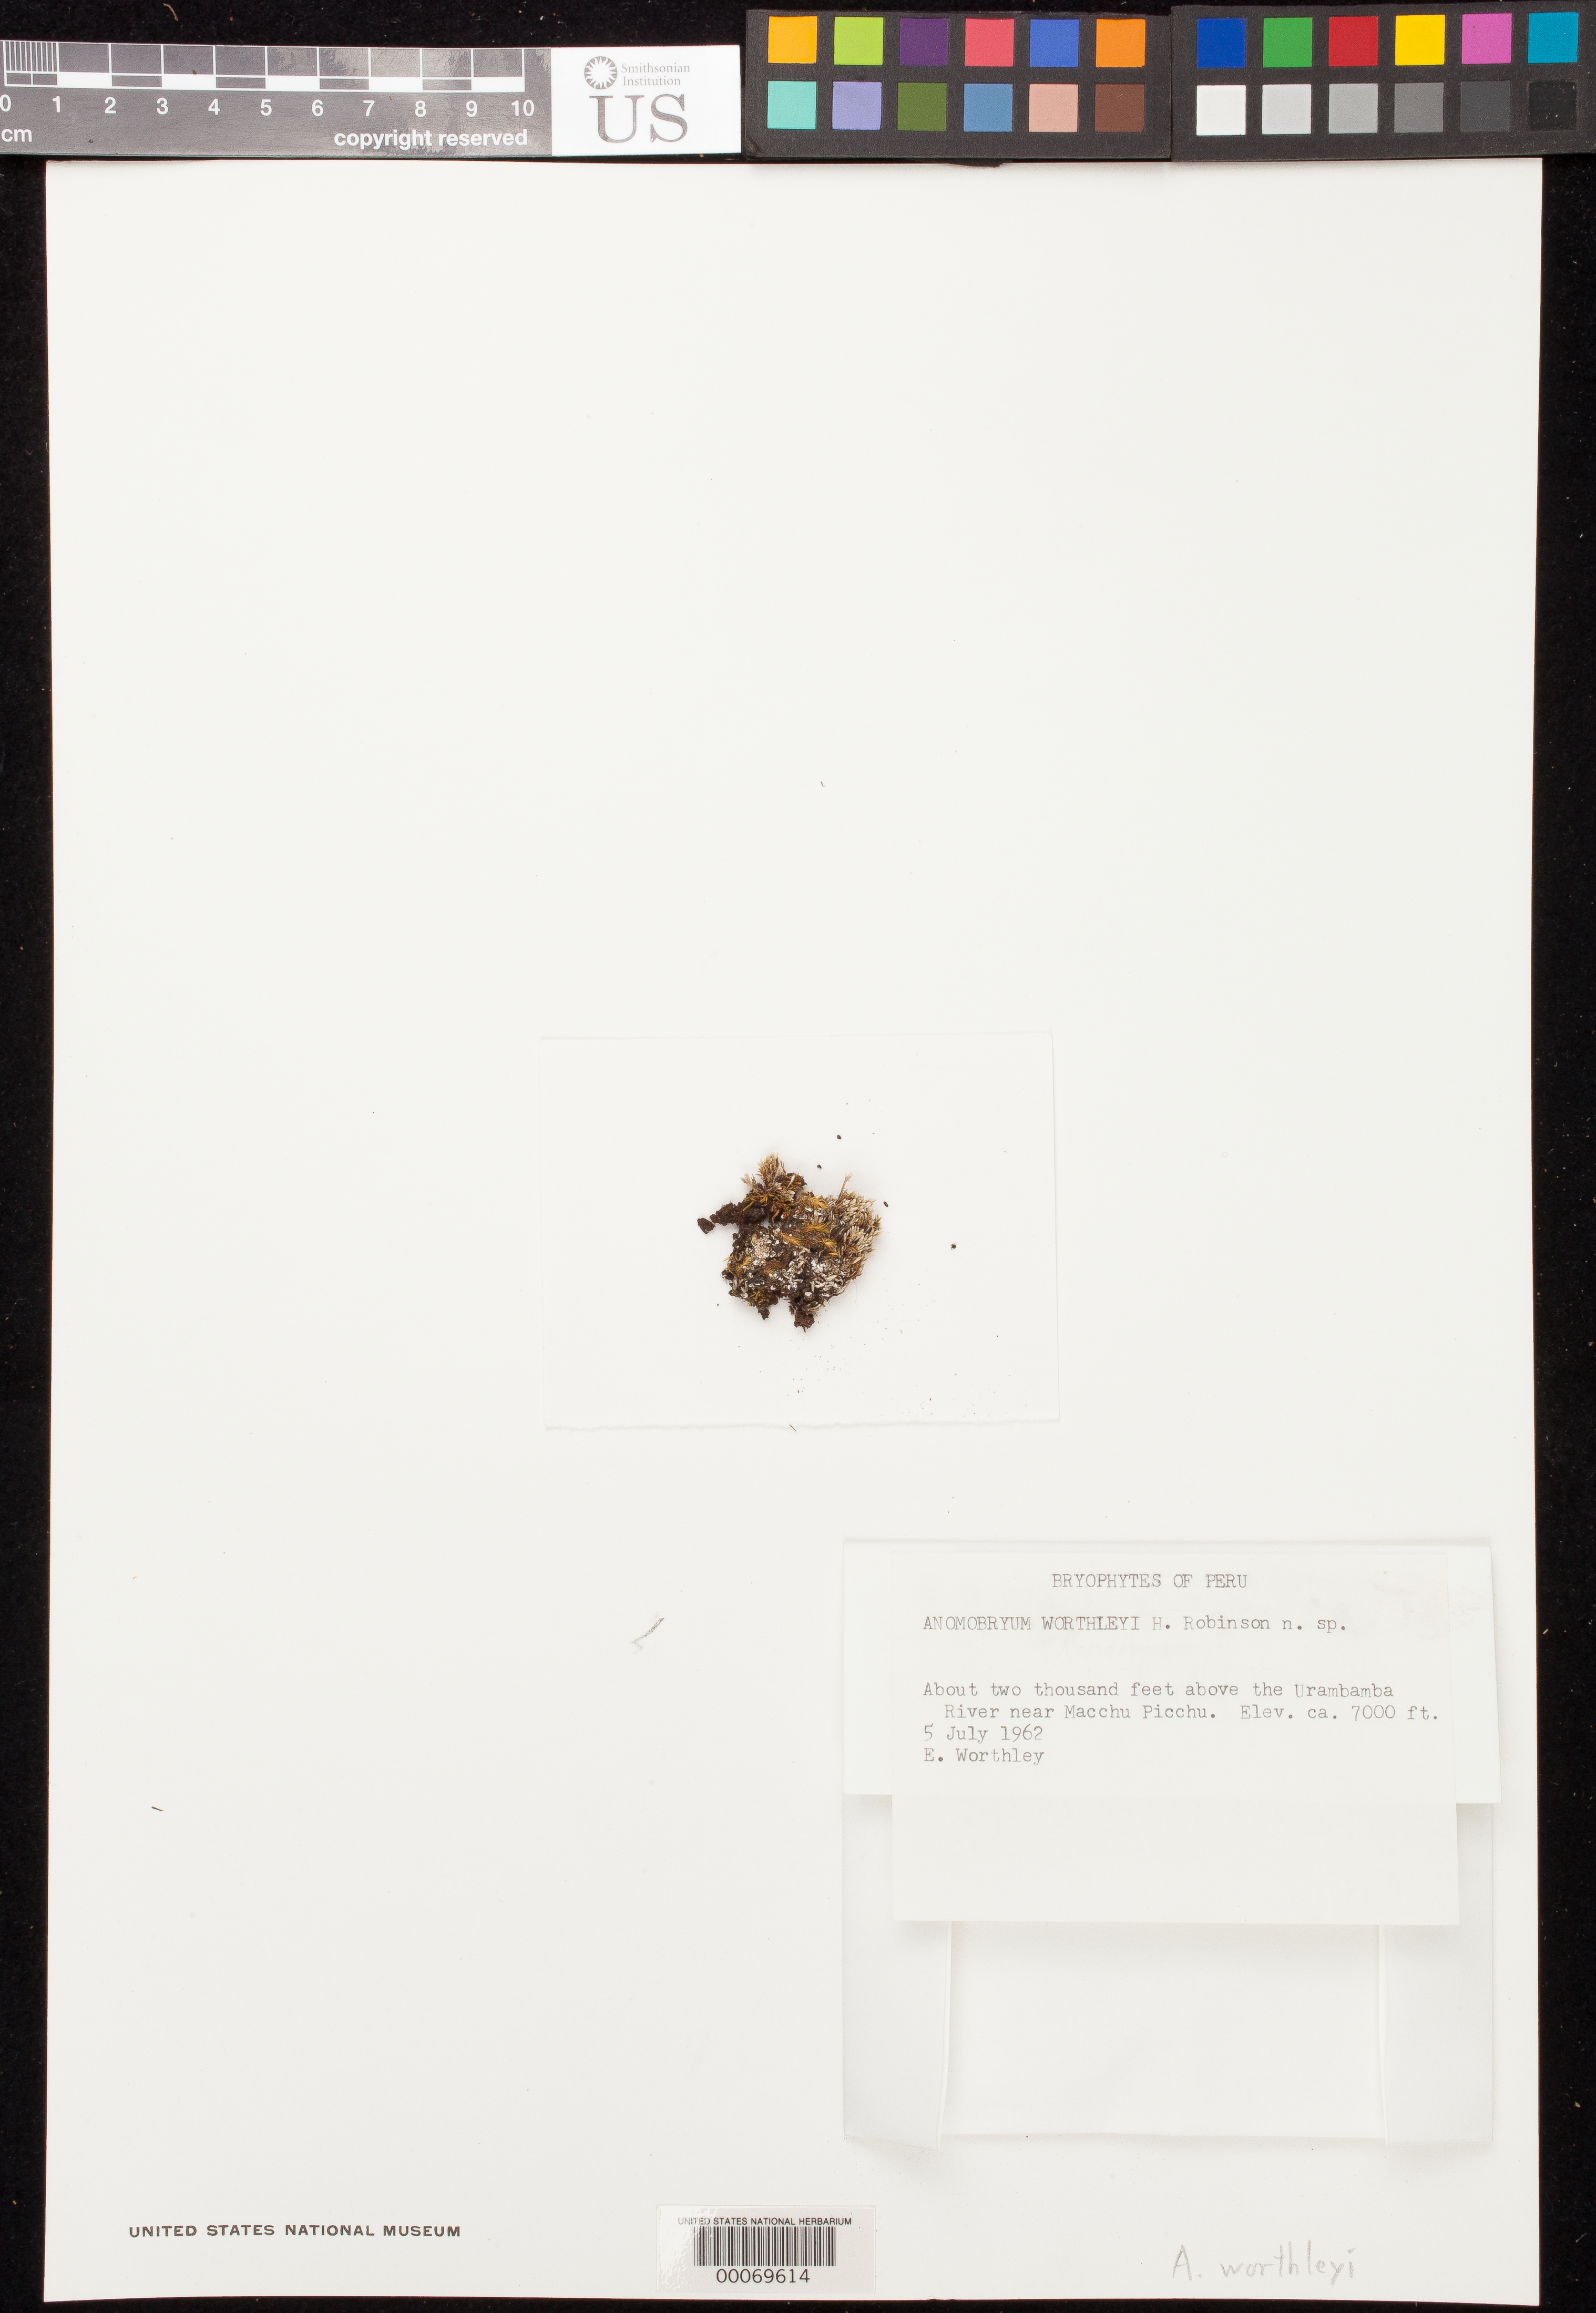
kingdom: Plantae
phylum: Bryophyta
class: Bryopsida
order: Bryales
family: Bryaceae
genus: Anomobryum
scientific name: Anomobryum worthleyi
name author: H. Rob.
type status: Holotype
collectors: E. Worthley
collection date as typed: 05 Jul 1962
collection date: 1962-07-05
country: Peru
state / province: Cusco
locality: about 2000 feet above Urambamba River, near Machu Picchu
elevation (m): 2134